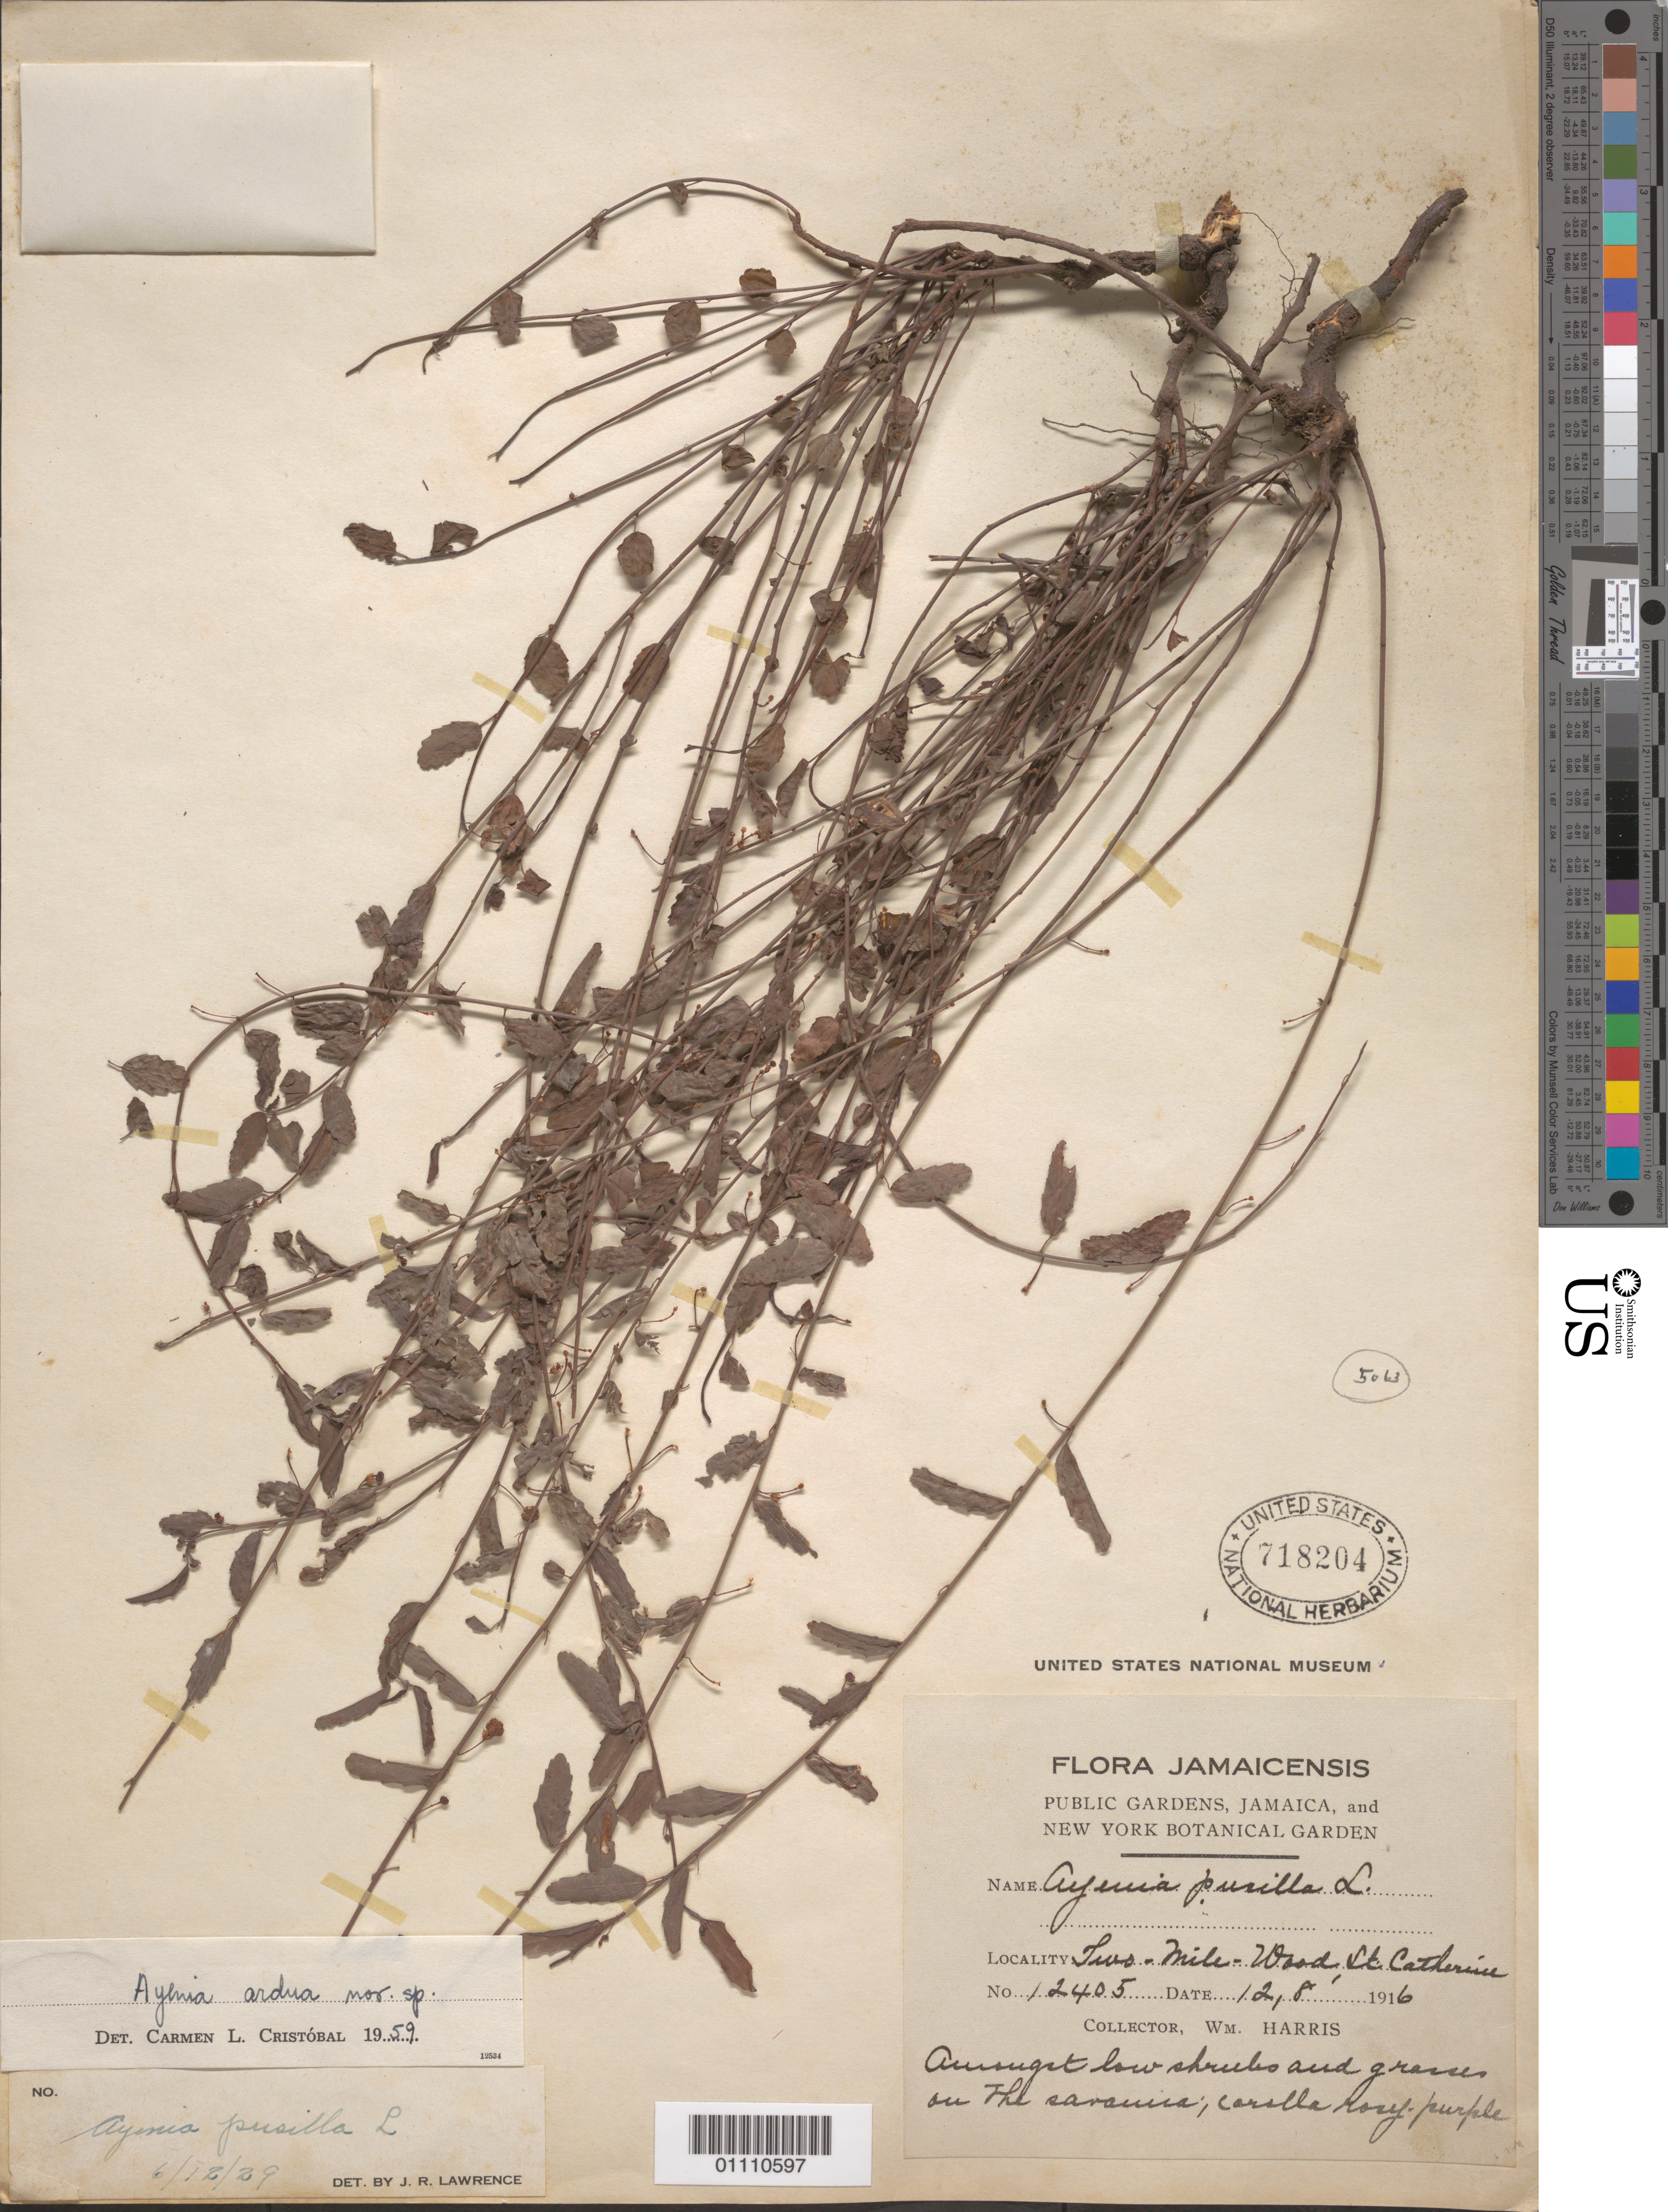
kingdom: Plantae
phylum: Tracheophyta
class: Magnoliopsida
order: Malvales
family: Malvaceae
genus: Ayenia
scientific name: Ayenia ardua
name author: Cristóbal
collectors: W. Harris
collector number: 12405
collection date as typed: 12 Aug 1916 or 08 Dec 1916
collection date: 1916-08-12 or 1916-12-08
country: Jamaica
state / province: Saint Elizabeth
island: Jamaica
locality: Two Mile Wood, (St Catherine)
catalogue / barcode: US 718204